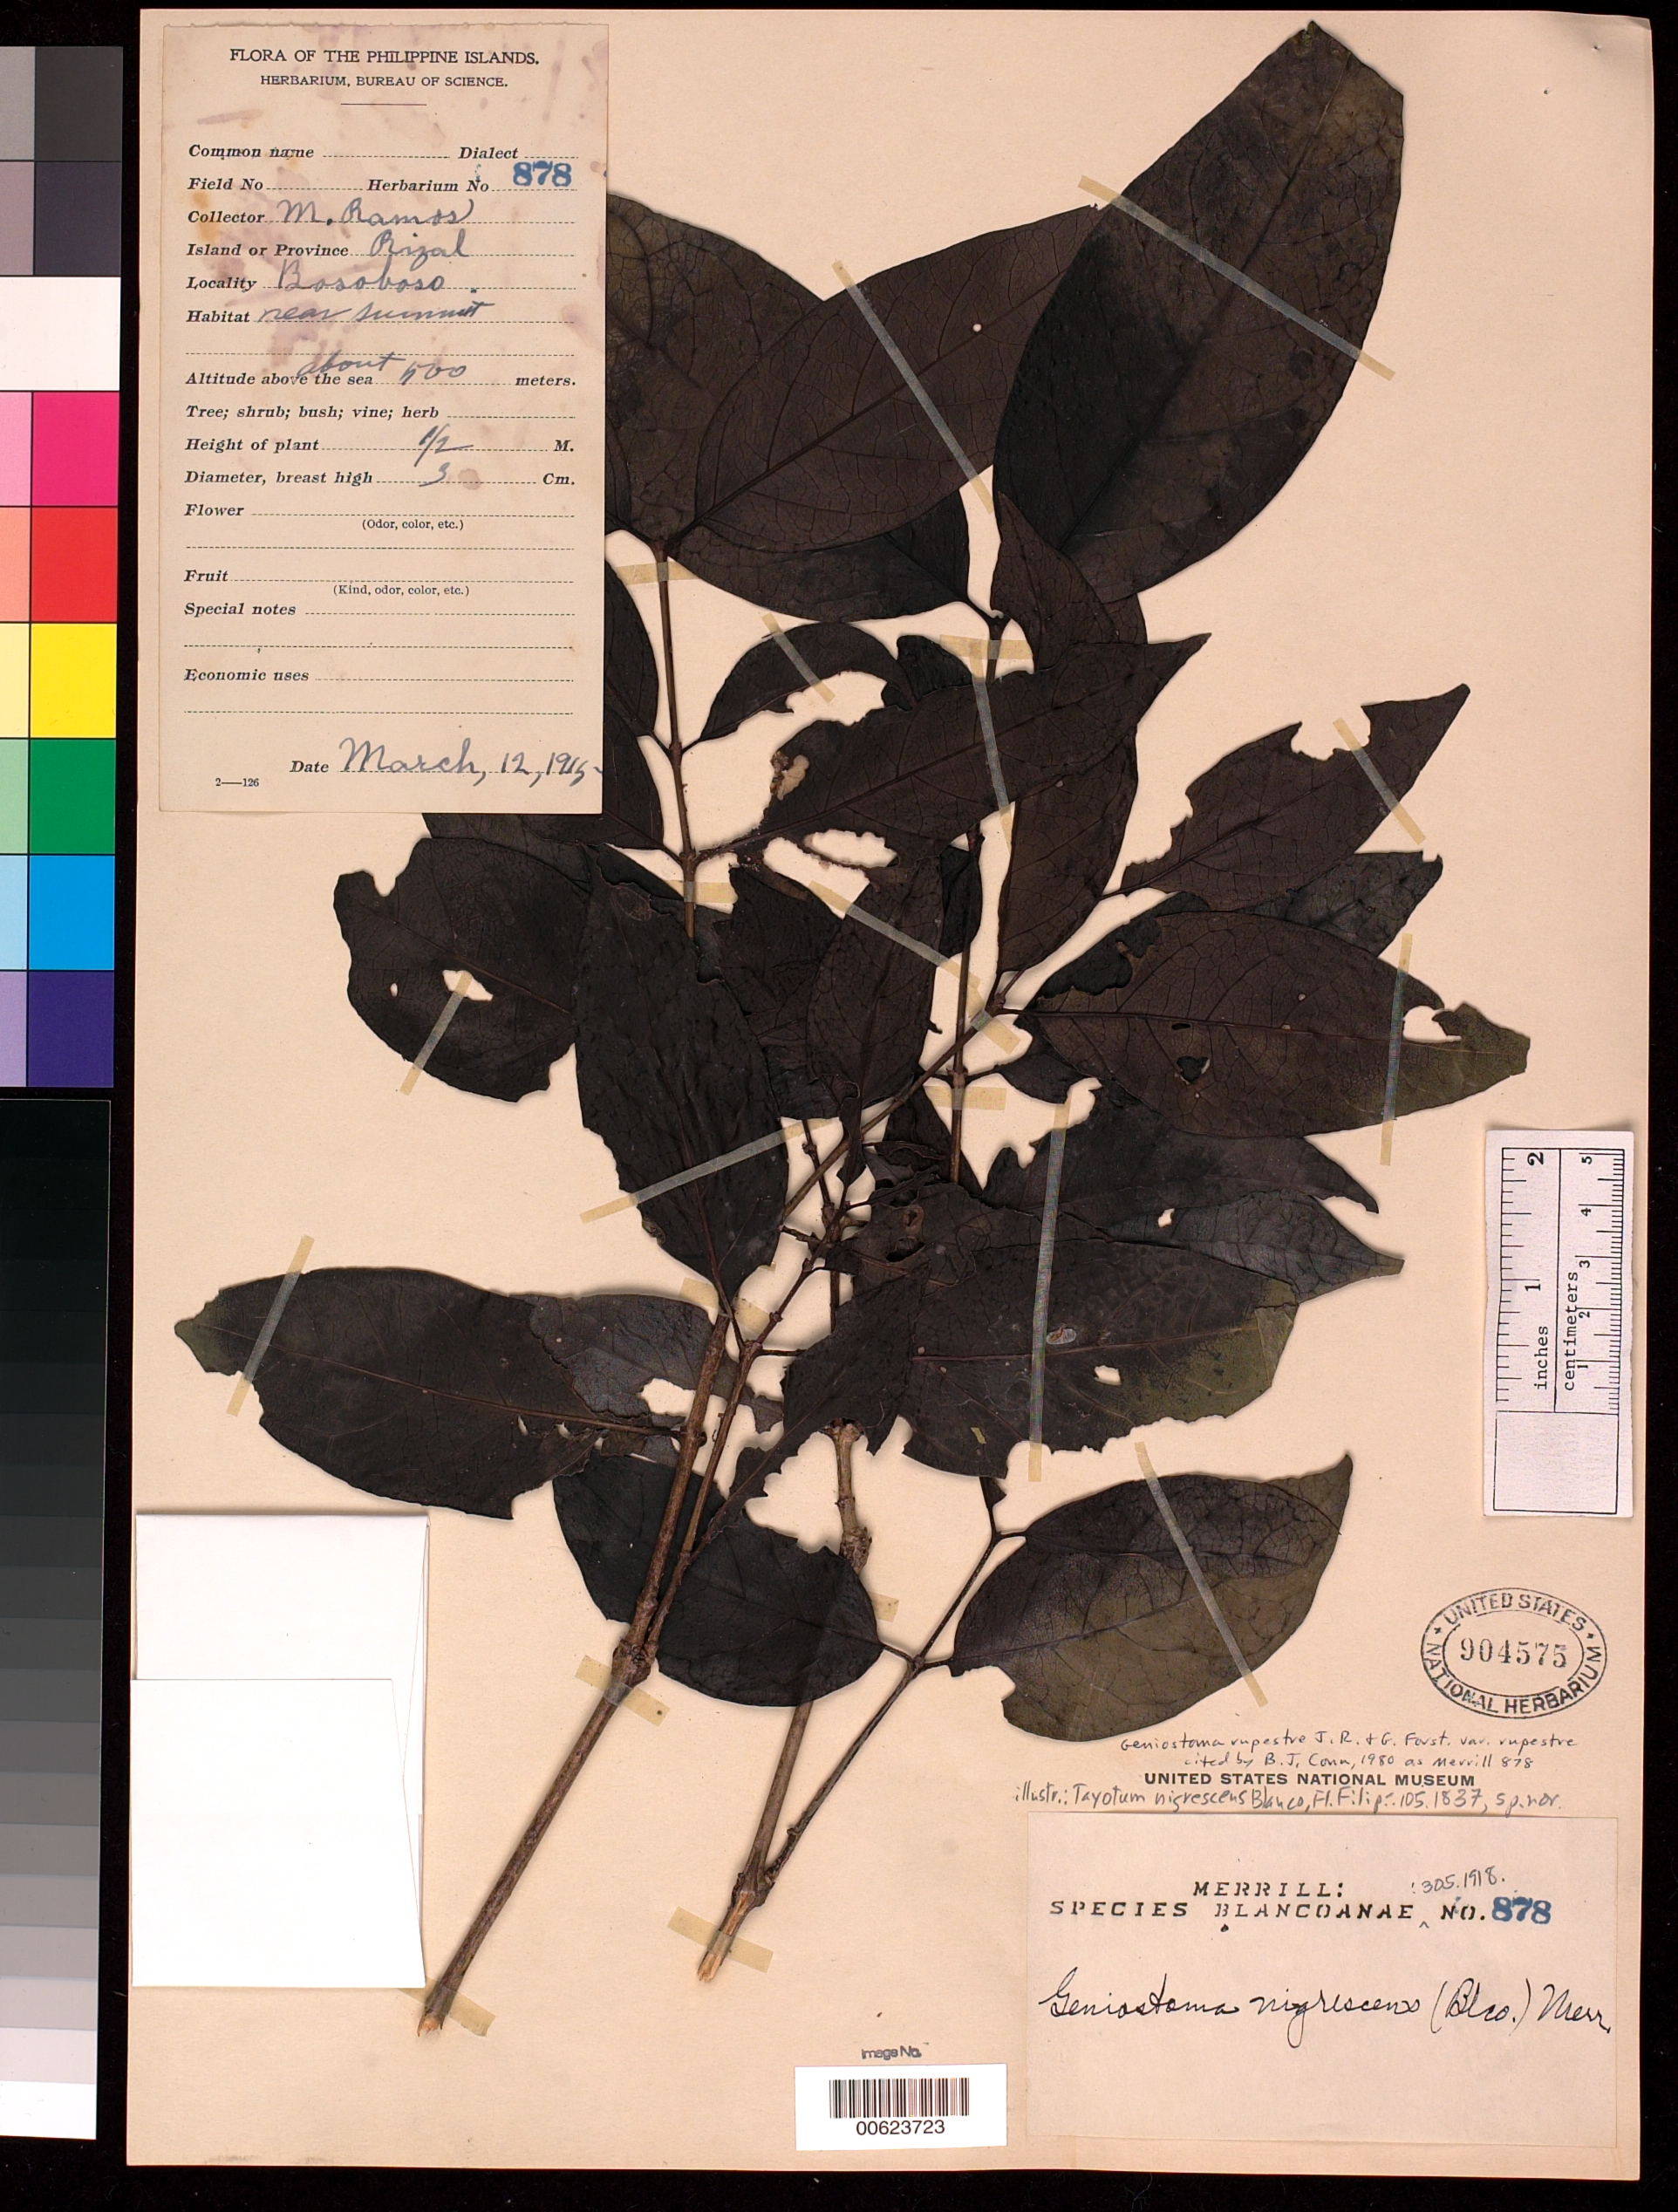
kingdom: Plantae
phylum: Tracheophyta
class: Magnoliopsida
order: Gentianales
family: Loganiaceae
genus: Tayotum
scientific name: Tayotum nigrescens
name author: Blanco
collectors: M. Ramos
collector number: Sp. Blancoan. 0878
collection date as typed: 12 Mar 1915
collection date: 1915-03-12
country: Philippines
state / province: Calabarzon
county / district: Rizal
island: Luzon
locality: Bosoboso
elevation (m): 500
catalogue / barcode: US 904575